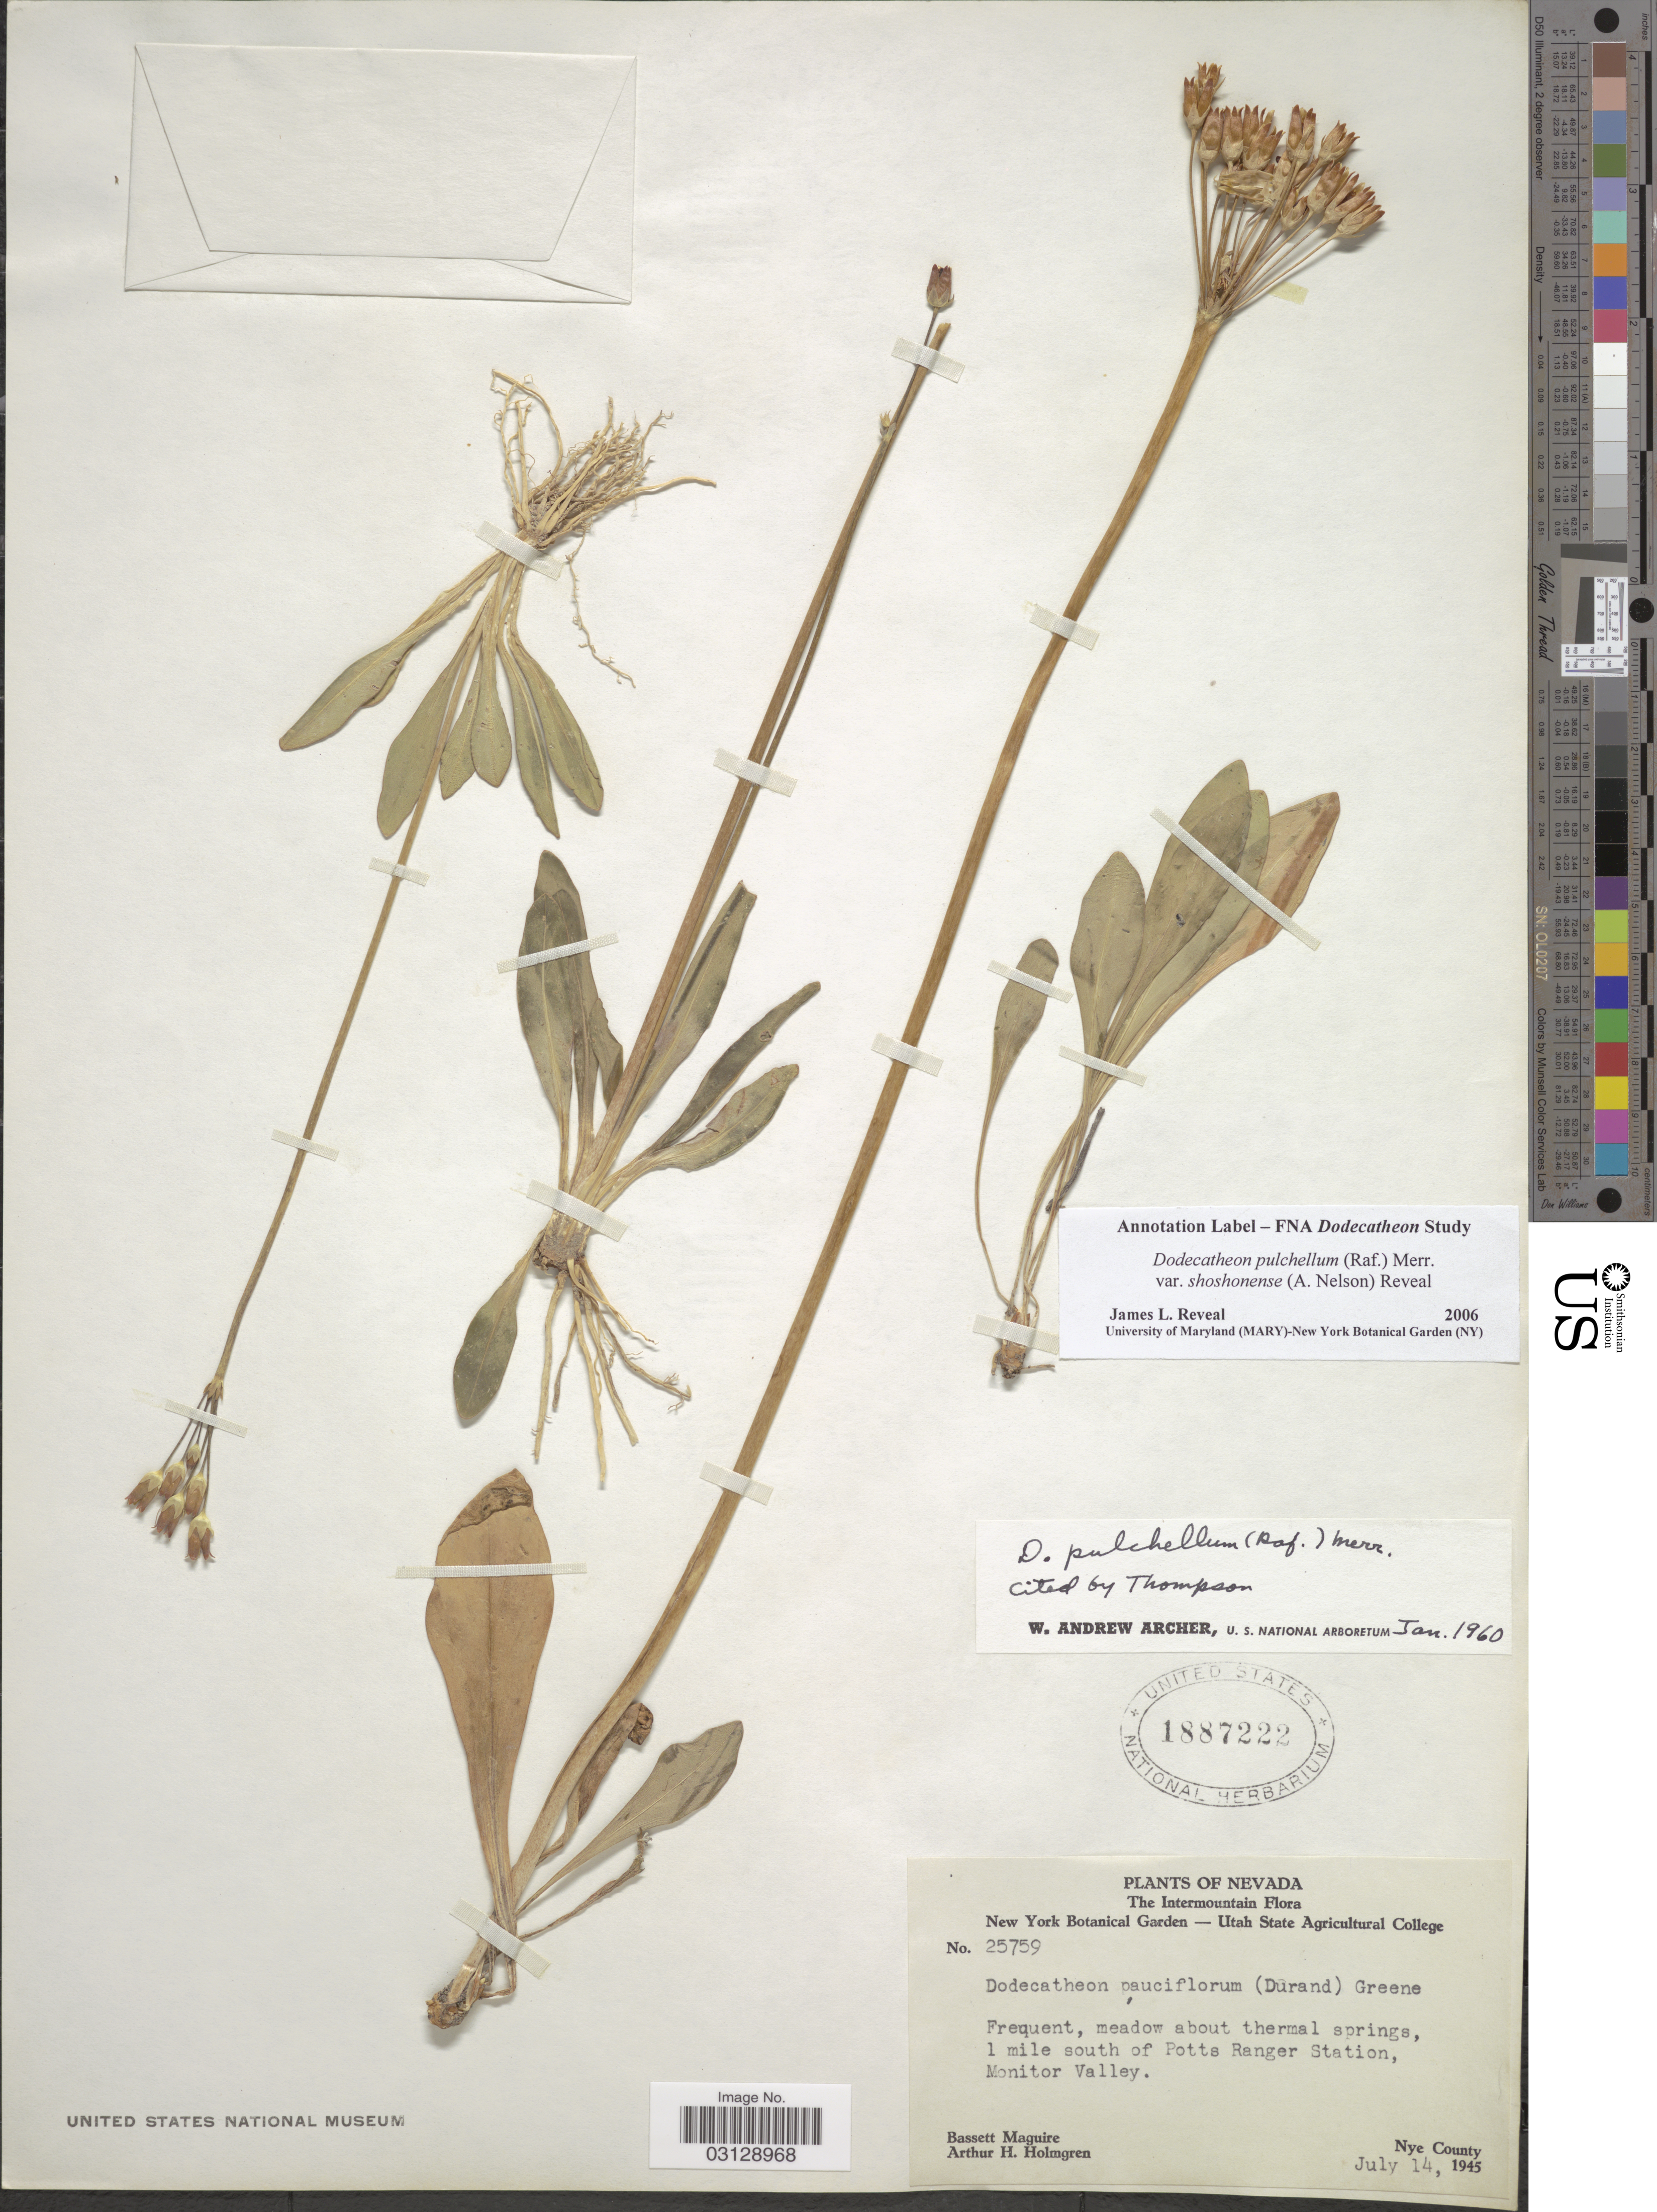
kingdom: Plantae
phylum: Tracheophyta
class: Magnoliopsida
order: Ericales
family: Primulaceae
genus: Dodecatheon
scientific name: Dodecatheon pulchellum var. shoshonense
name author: (A. Nelson) Reveal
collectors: B. Maguire & A. H. Holmgren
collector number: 25759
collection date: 1945-07-14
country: United States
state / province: Nevada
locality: Intermountain. Meadow about thermal springs, 1 mile south of Potts Ranger Station, Monitor Valley. Nye County.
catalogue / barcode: US 1887222